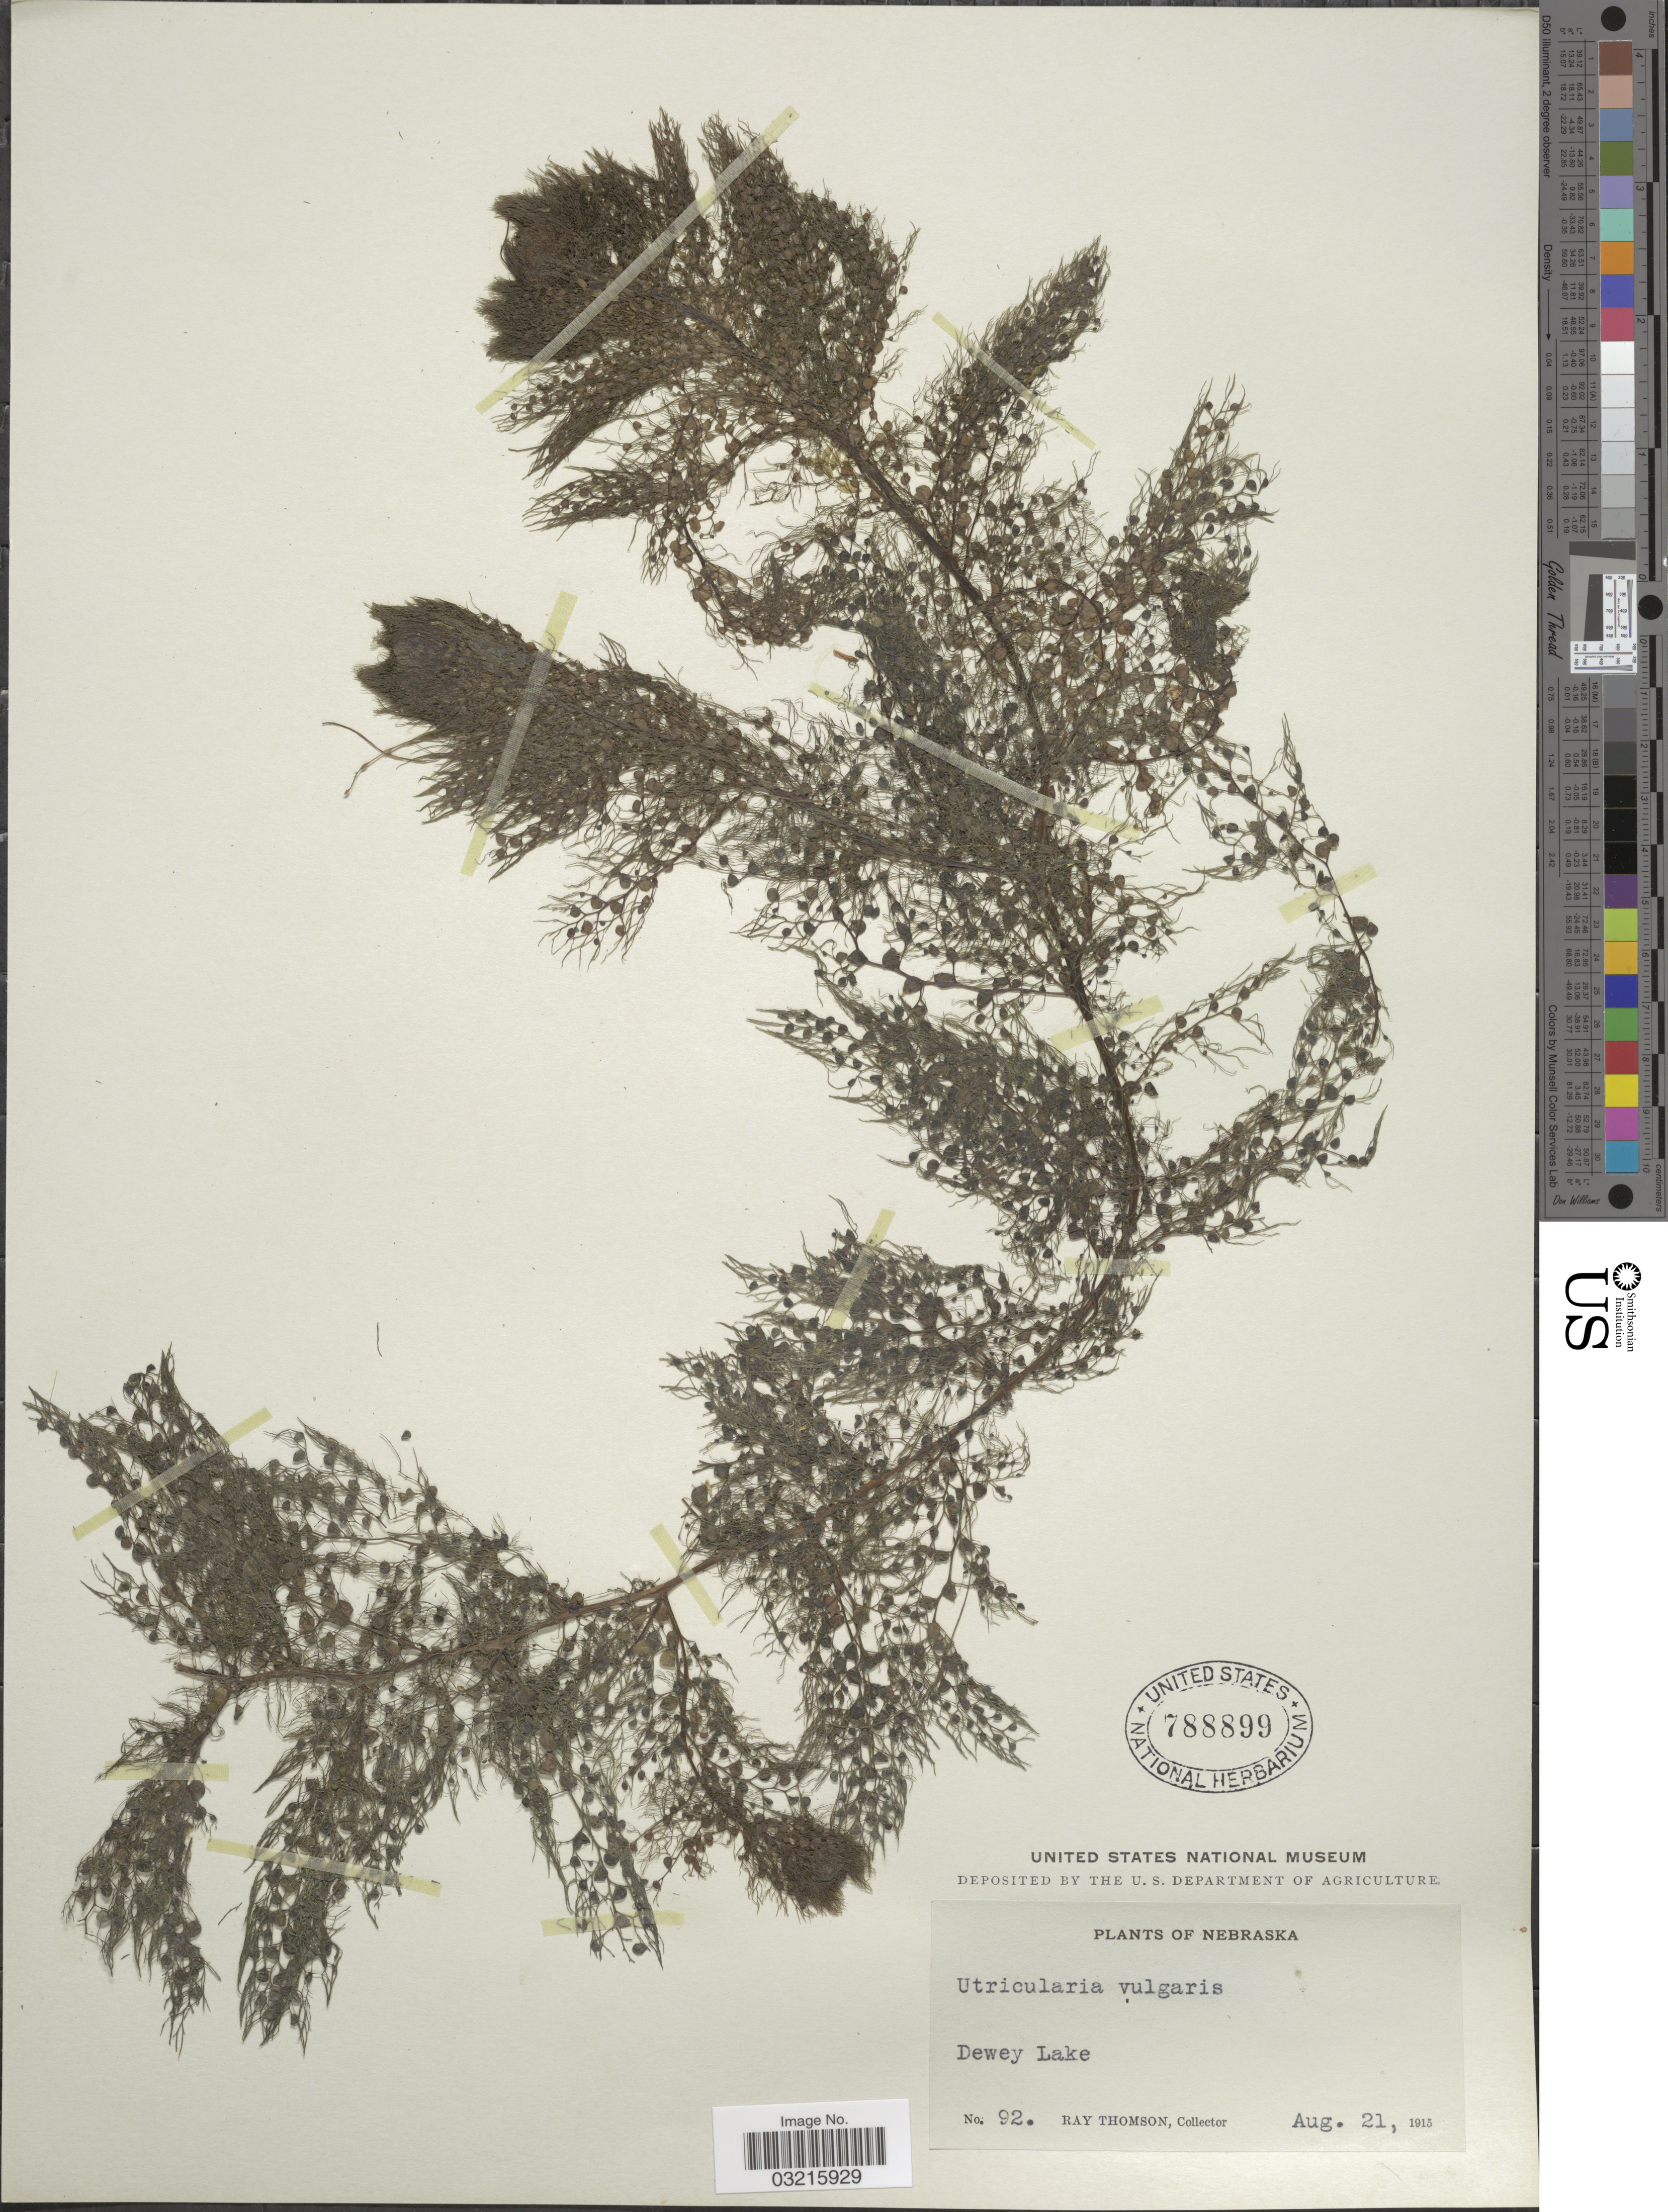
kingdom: Plantae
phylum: Tracheophyta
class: Magnoliopsida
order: Lamiales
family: Lentibulariaceae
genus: Utricularia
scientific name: Utricularia vulgaris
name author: L.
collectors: R. Thomson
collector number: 92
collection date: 1915-08-21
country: United States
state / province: Nebraska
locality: Dewey Lake.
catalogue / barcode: US 788899